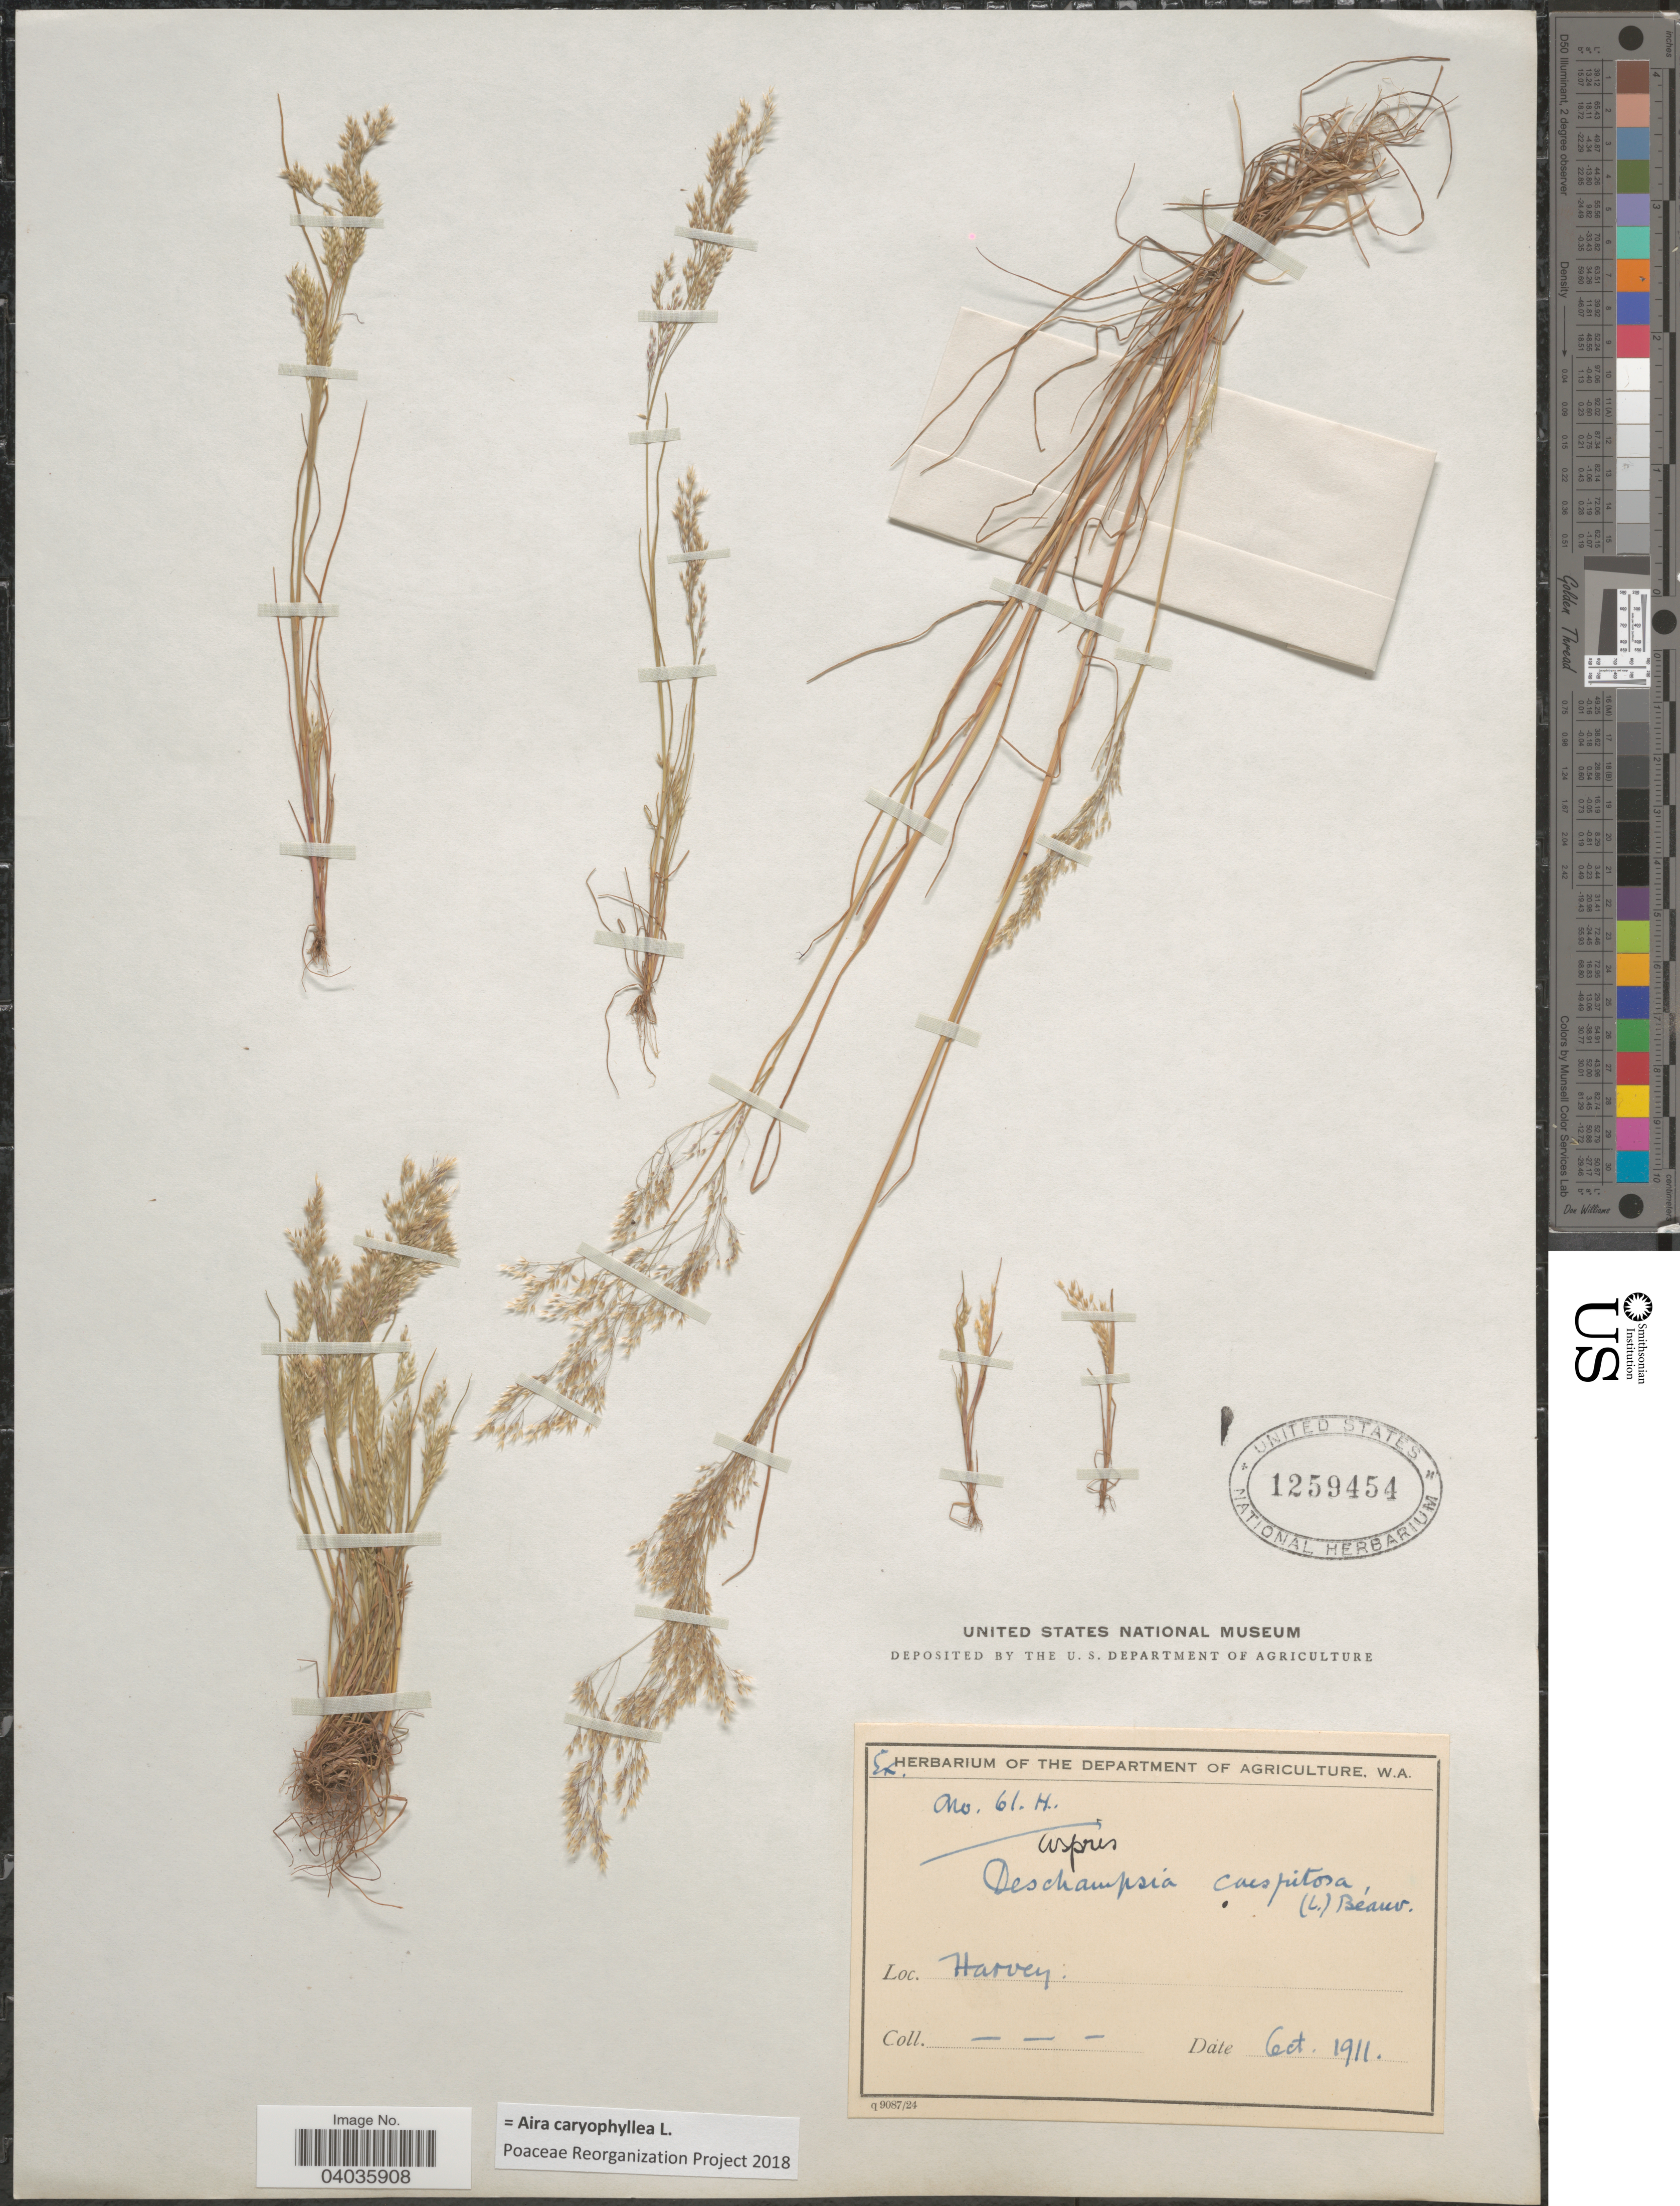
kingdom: Plantae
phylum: Tracheophyta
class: Liliopsida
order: Poales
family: Poaceae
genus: Aira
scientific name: Aira caryophyllea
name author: L.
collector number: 61H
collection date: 1911-10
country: Australia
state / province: Western Australia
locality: Harvey.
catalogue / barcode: US 1259454